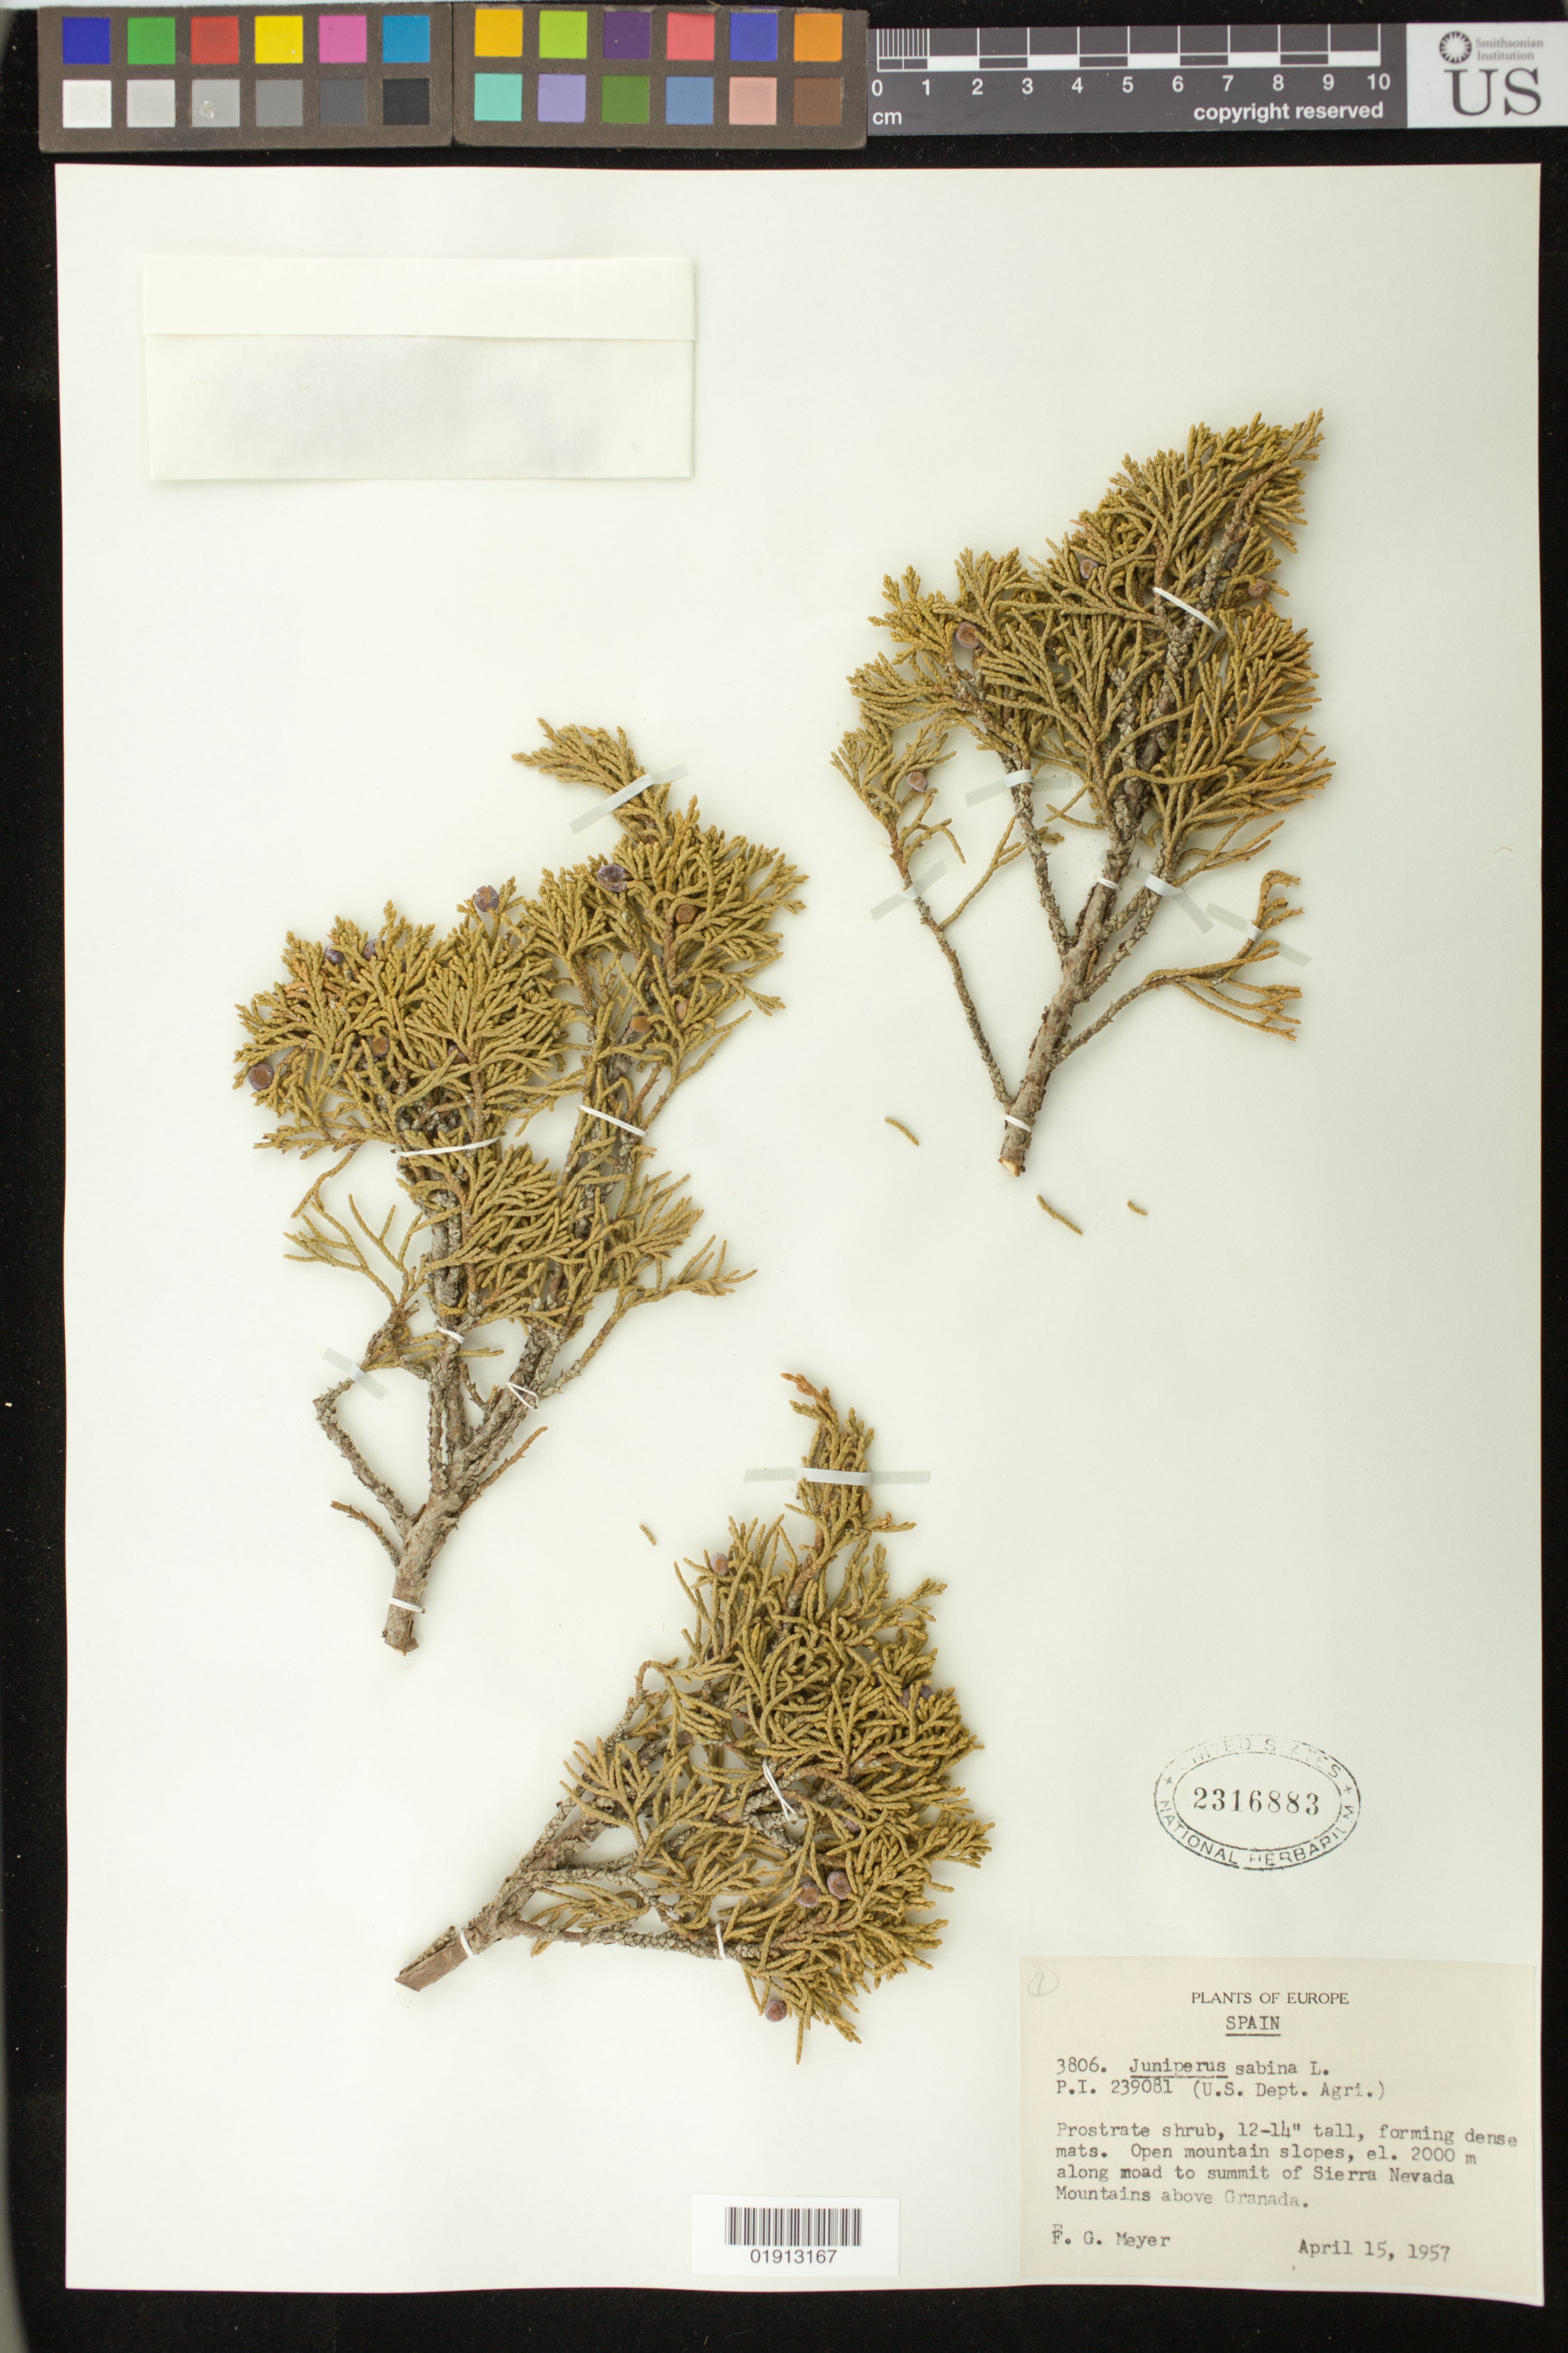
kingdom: Plantae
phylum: Tracheophyta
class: Pinopsida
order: Pinales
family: Cupressaceae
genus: Juniperus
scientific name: Juniperus sabina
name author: L.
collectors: F. G. Meyer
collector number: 3806; P.I. 239081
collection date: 1957-04-15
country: Spain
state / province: Andalucia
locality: Open mountain slopes, along road to summit of Sierra Nevada Mountains above Granada.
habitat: Open mountain slopes.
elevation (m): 2000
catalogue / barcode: US 2316883